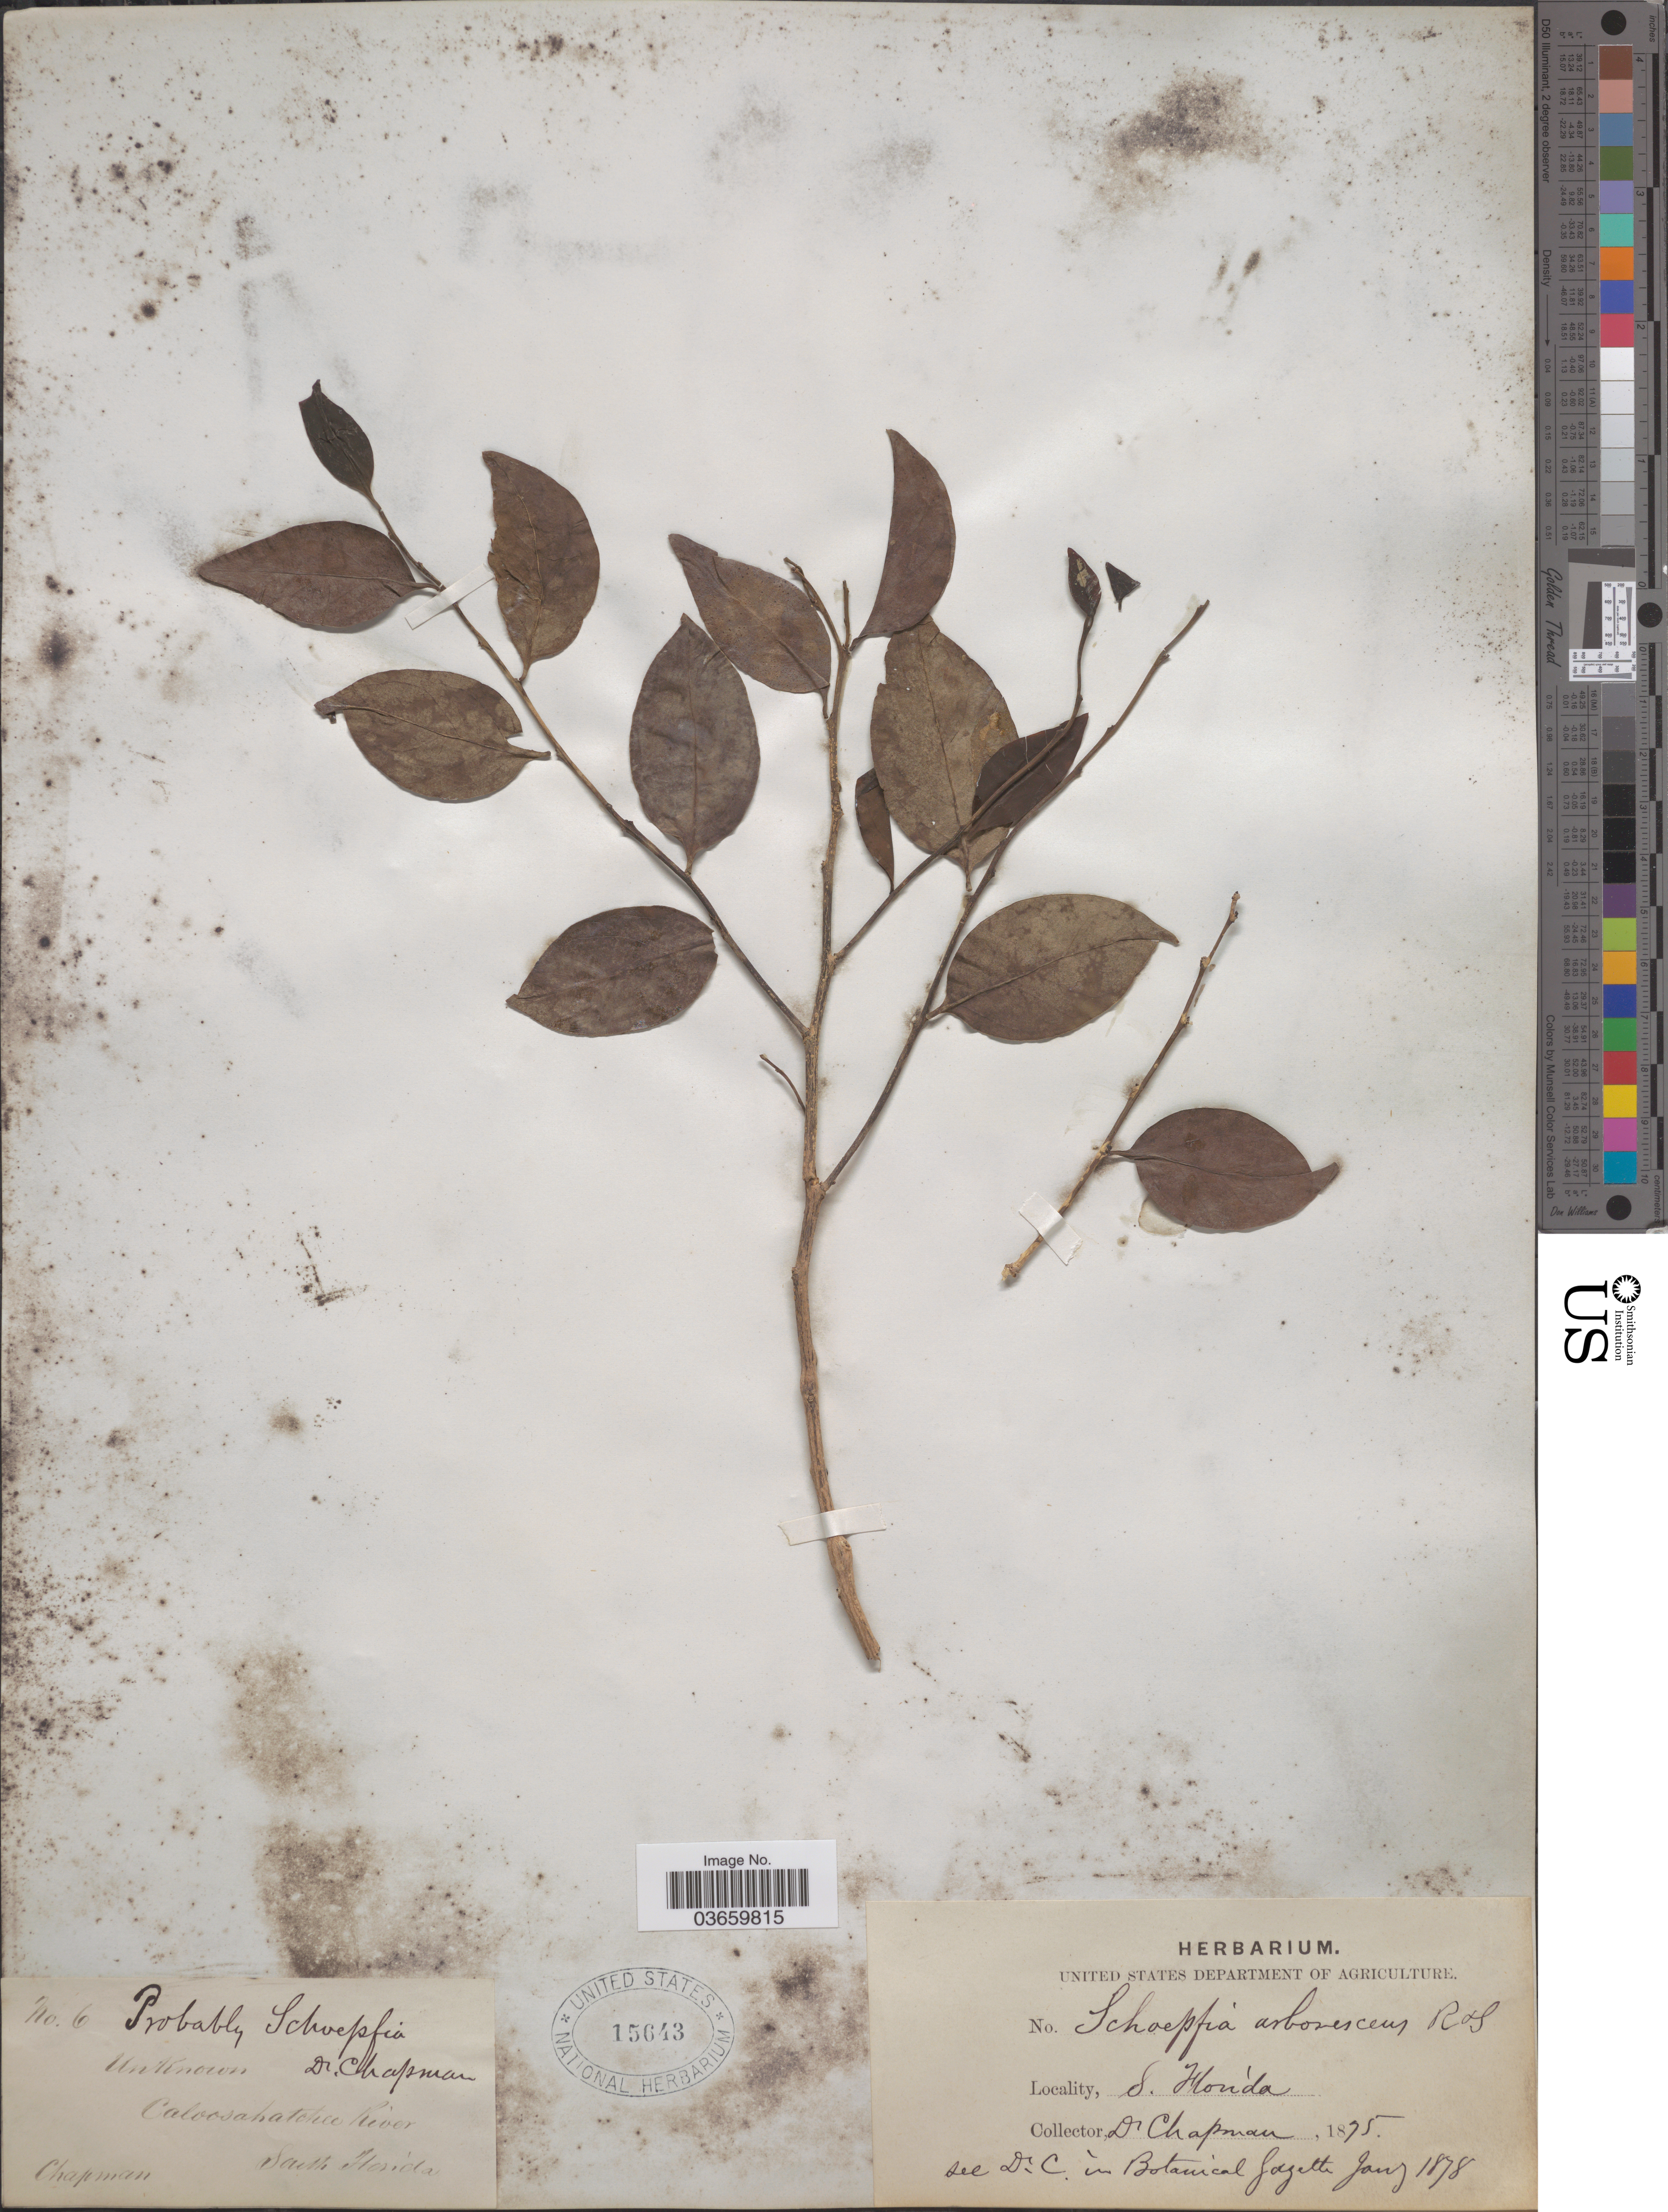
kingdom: Plantae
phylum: Tracheophyta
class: Magnoliopsida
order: Santalales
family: Schoepfiaceae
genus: Schoepfia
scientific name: Schoepfia chrysophylloides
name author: (A. Rich.) Planch.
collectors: A. Chapman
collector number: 6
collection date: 1875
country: United States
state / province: Florida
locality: Caloosahatchee River. South Florida.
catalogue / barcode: US 15643